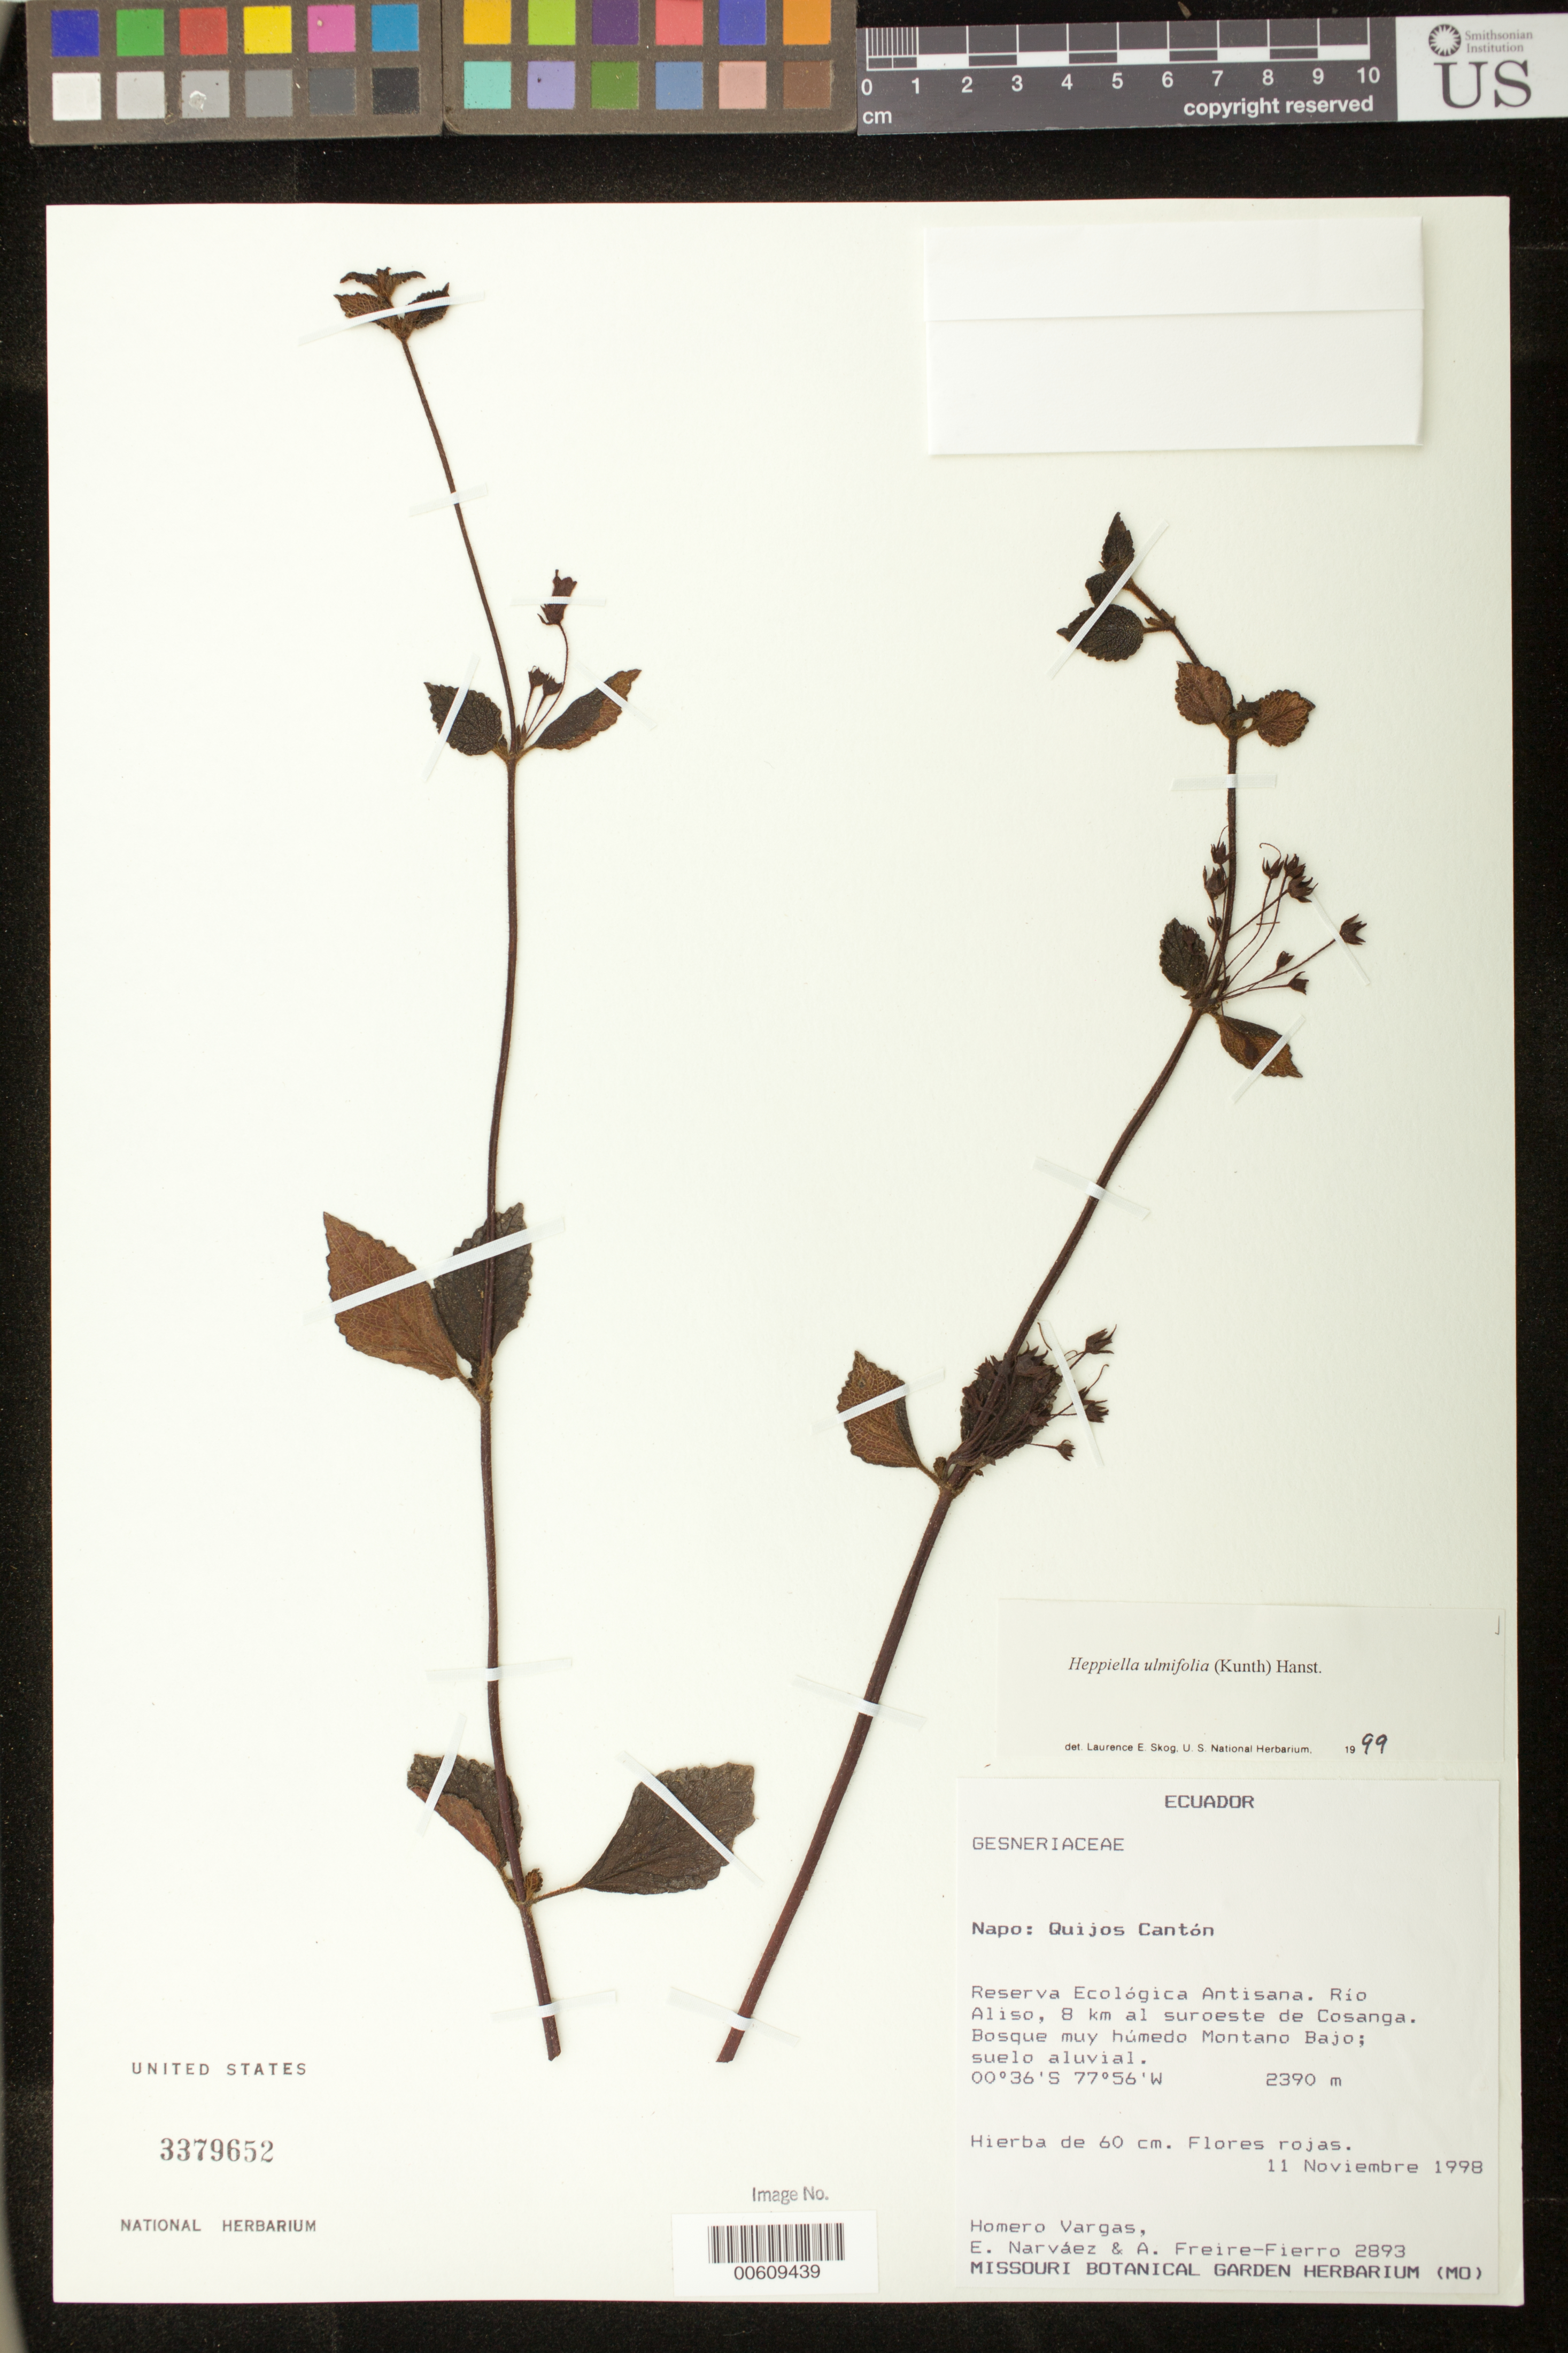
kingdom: Plantae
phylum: Tracheophyta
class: Magnoliopsida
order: Lamiales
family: Gesneriaceae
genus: Heppiella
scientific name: Heppiella ulmifolia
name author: (Kunth) Hanst.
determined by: Skog, Laurence E.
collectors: H. Vargas, E. Narváez & A. Freire-Fierro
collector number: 2893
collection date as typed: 11 Nov 1998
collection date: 1998-11-11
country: Ecuador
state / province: Napo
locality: Quijos Cantón; Reserva Ecológica Antisana, Río Aliso, 8 km al suroeste de Cosanga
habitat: Bosque muy húmedo montano bajo; suelo aluvial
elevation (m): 2390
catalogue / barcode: US 3379652